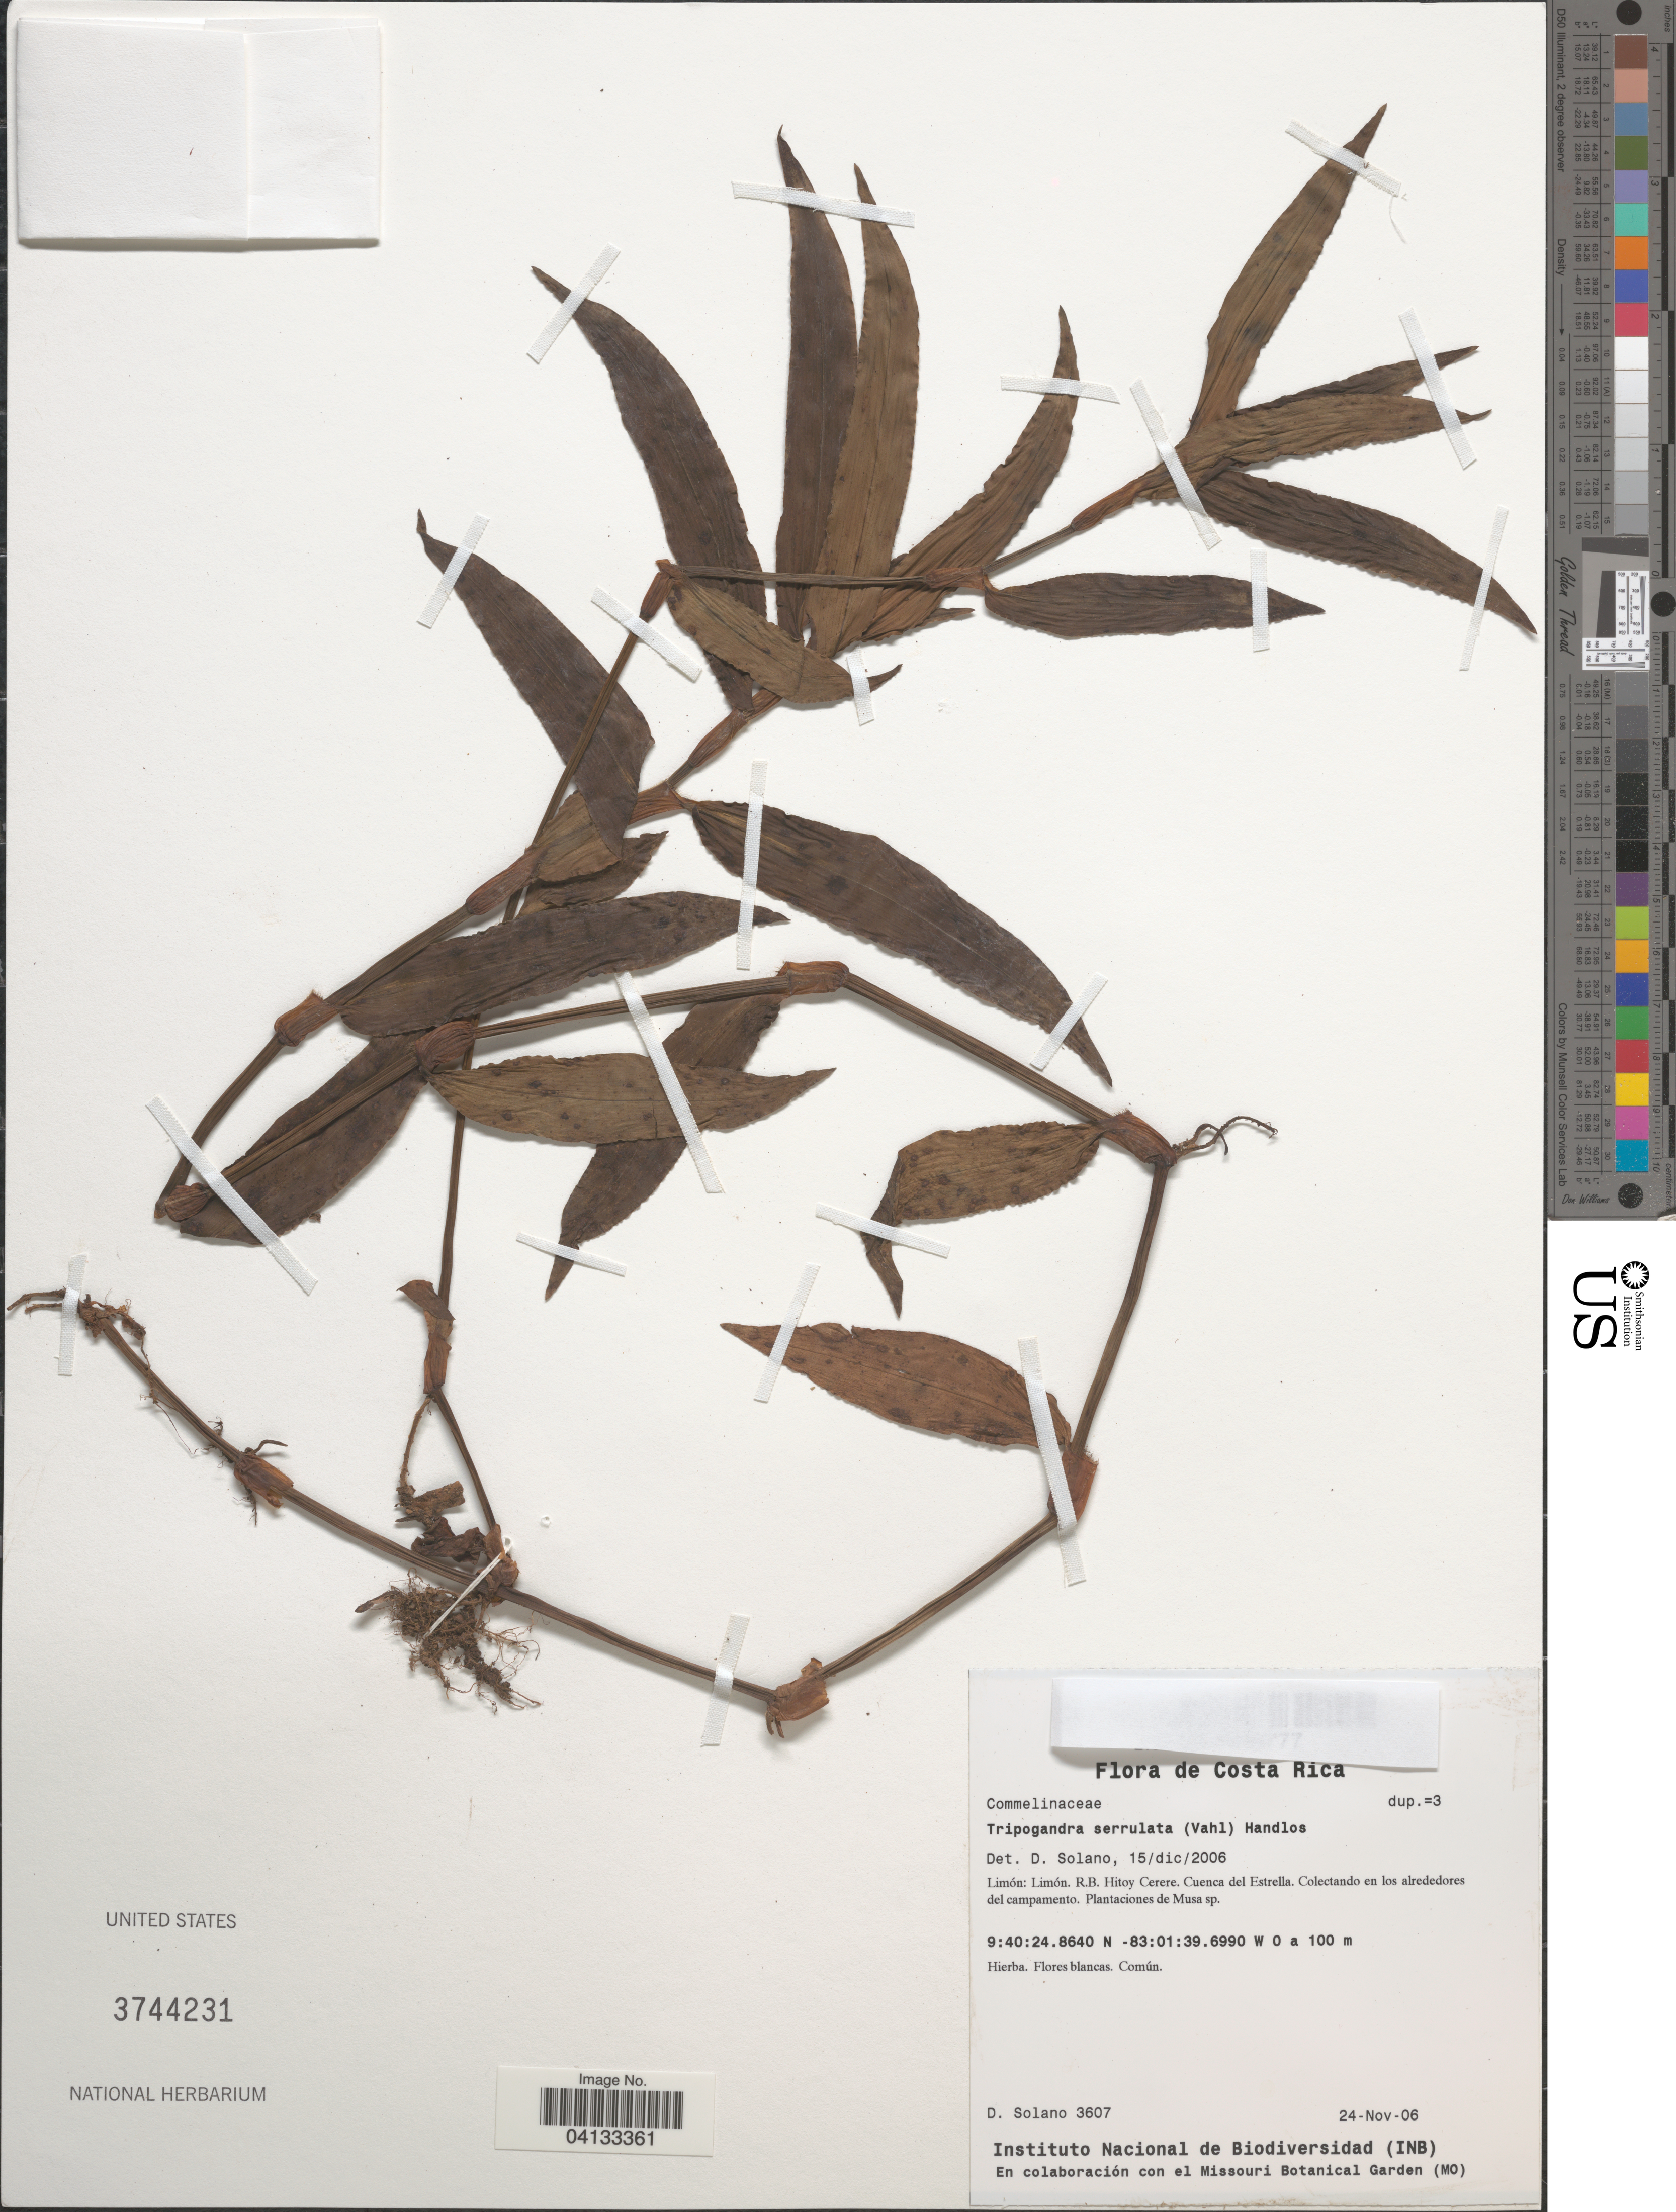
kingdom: Plantae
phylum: Tracheophyta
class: Liliopsida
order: Commelinales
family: Commelinaceae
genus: Tripogandra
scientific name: Tripogandra serrulata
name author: (Vahl) Handlos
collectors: D. Solano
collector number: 3607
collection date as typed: Transcribed d/m/y: 24/11/6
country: Costa Rica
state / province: Limón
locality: Limón. R.B. Hitoy Cerere. Cuenca del Estrella. Colectando en los alrededores del campamento.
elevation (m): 0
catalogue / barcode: US 3744231